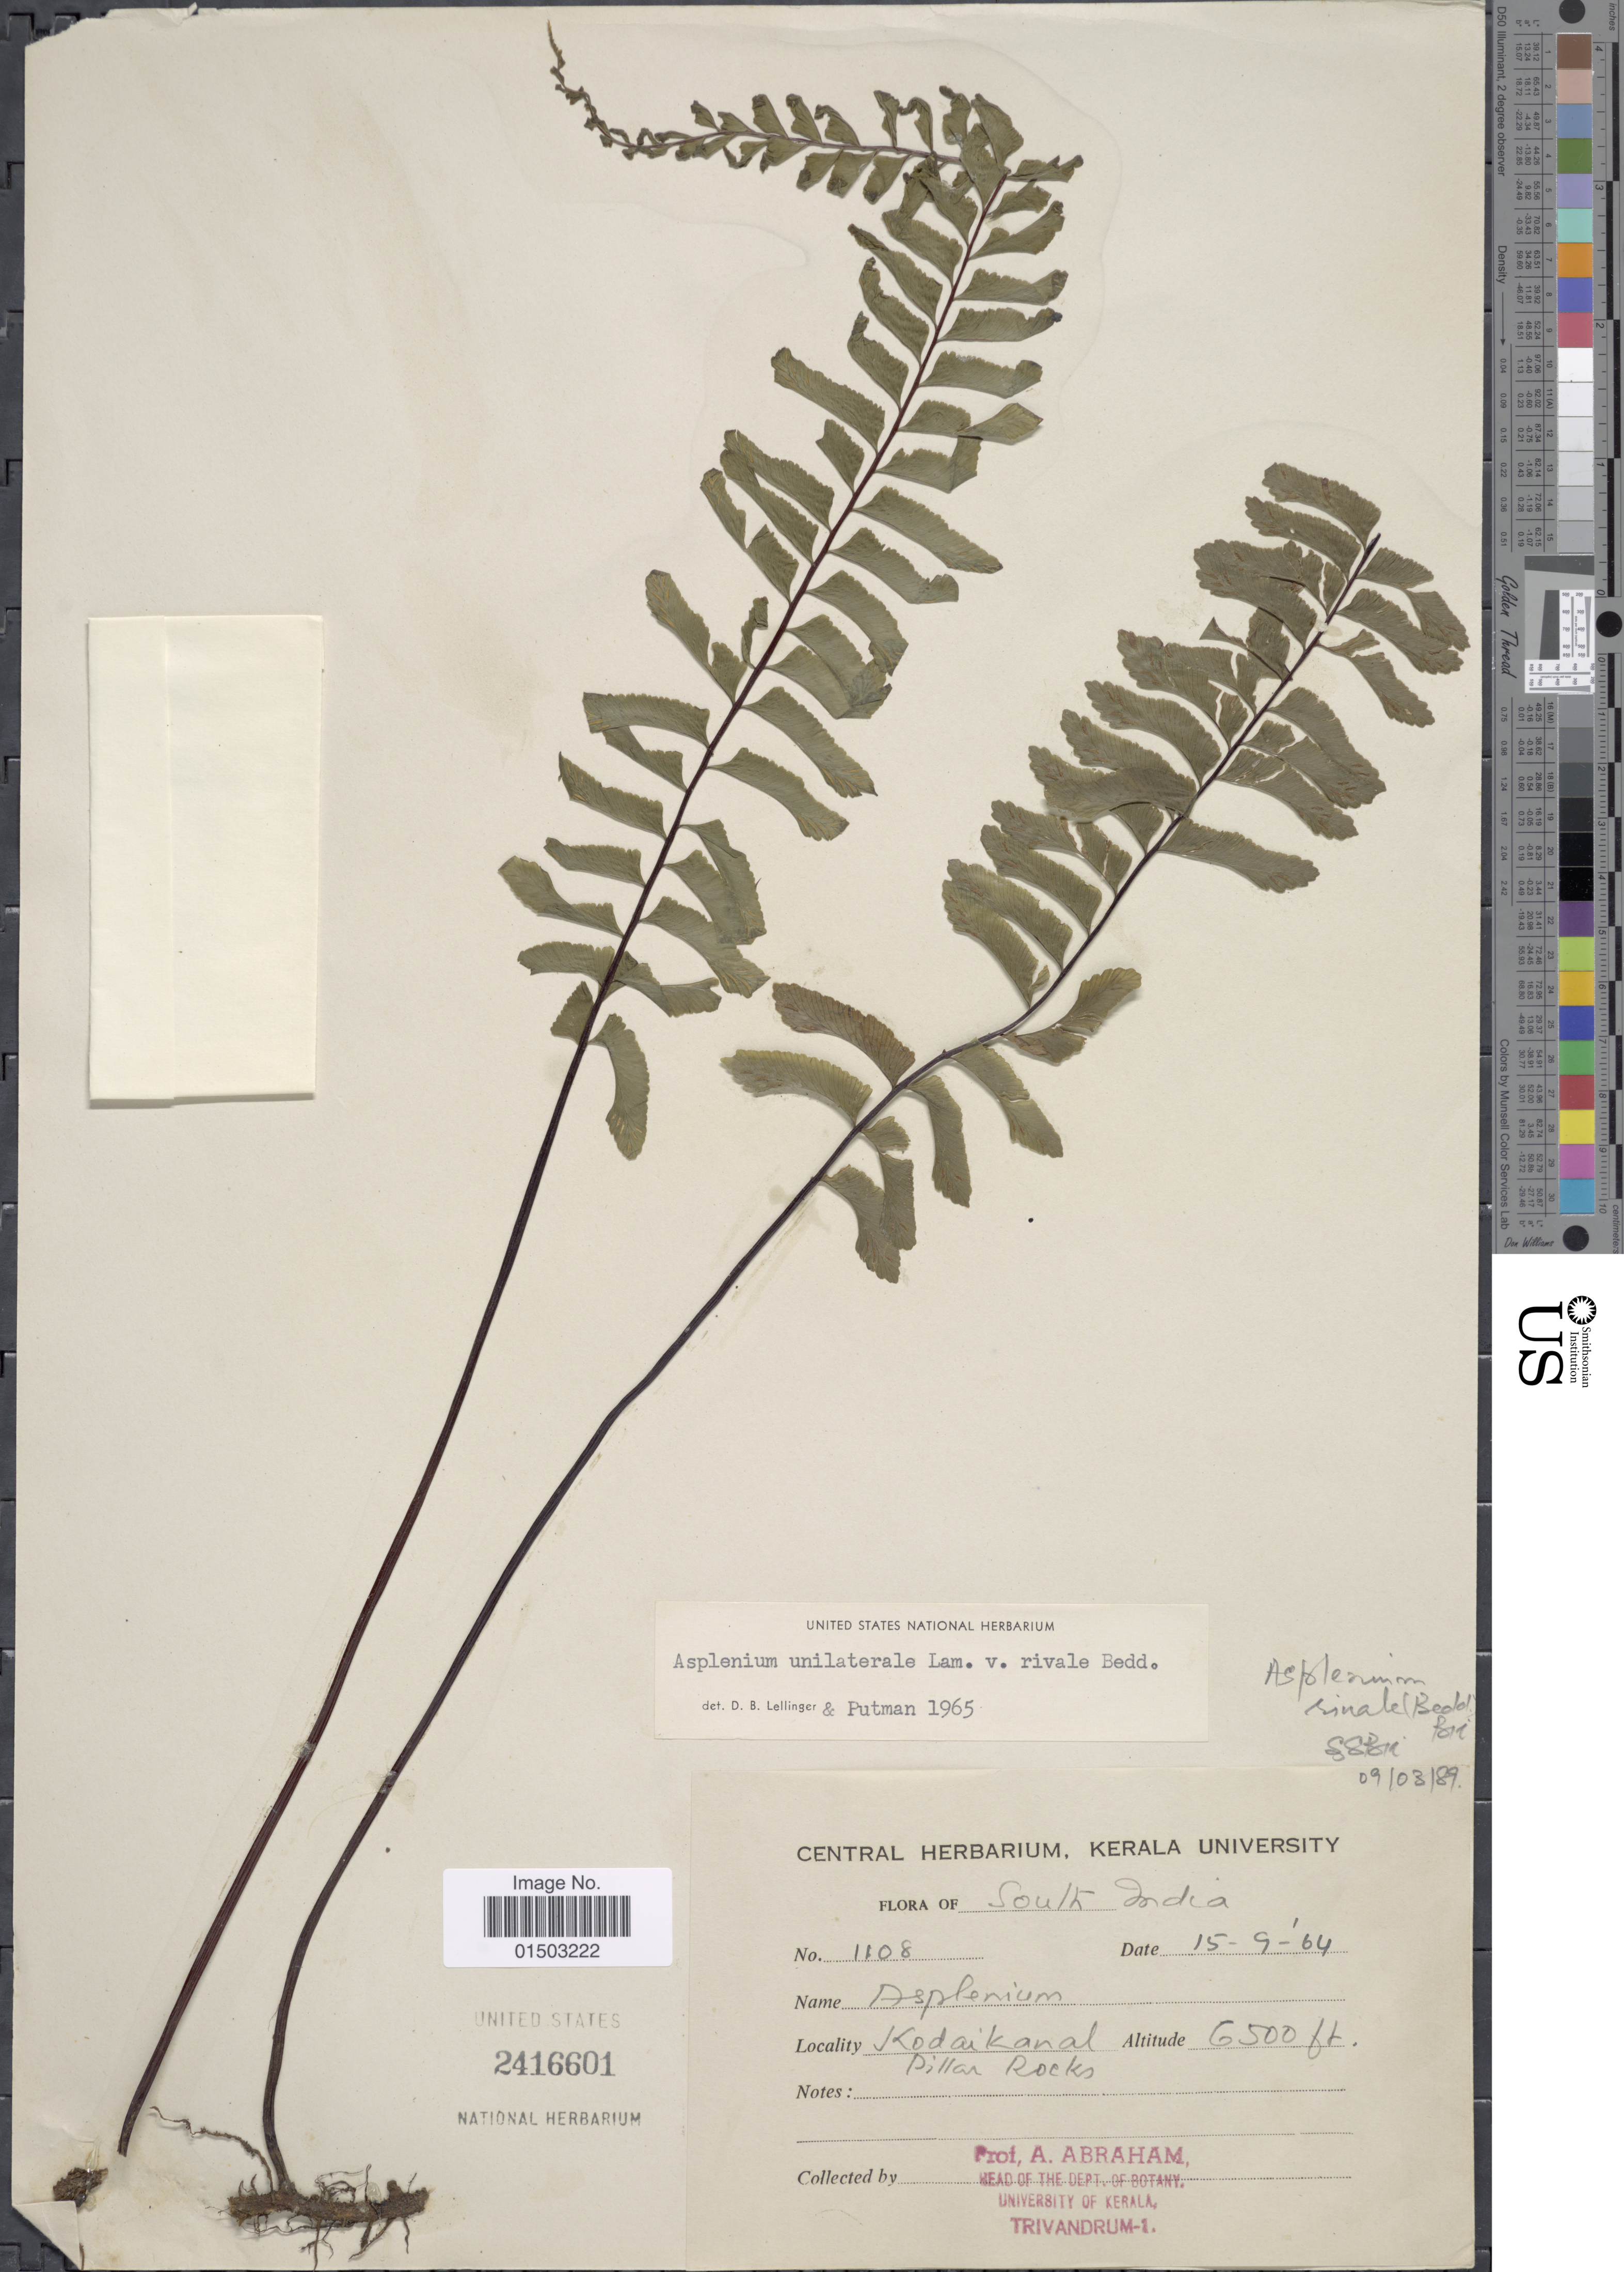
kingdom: Plantae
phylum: Tracheophyta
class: Polypodiopsida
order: Polypodiales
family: Aspleniaceae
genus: Hymenasplenium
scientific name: Hymenasplenium unilaterale var. rivale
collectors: A. Abraham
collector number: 1108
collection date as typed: Transcribed d/m/y: 15/9/64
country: India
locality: South India. Kodaikanal. Pillar Rocks.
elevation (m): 1981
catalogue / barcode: US 2416601